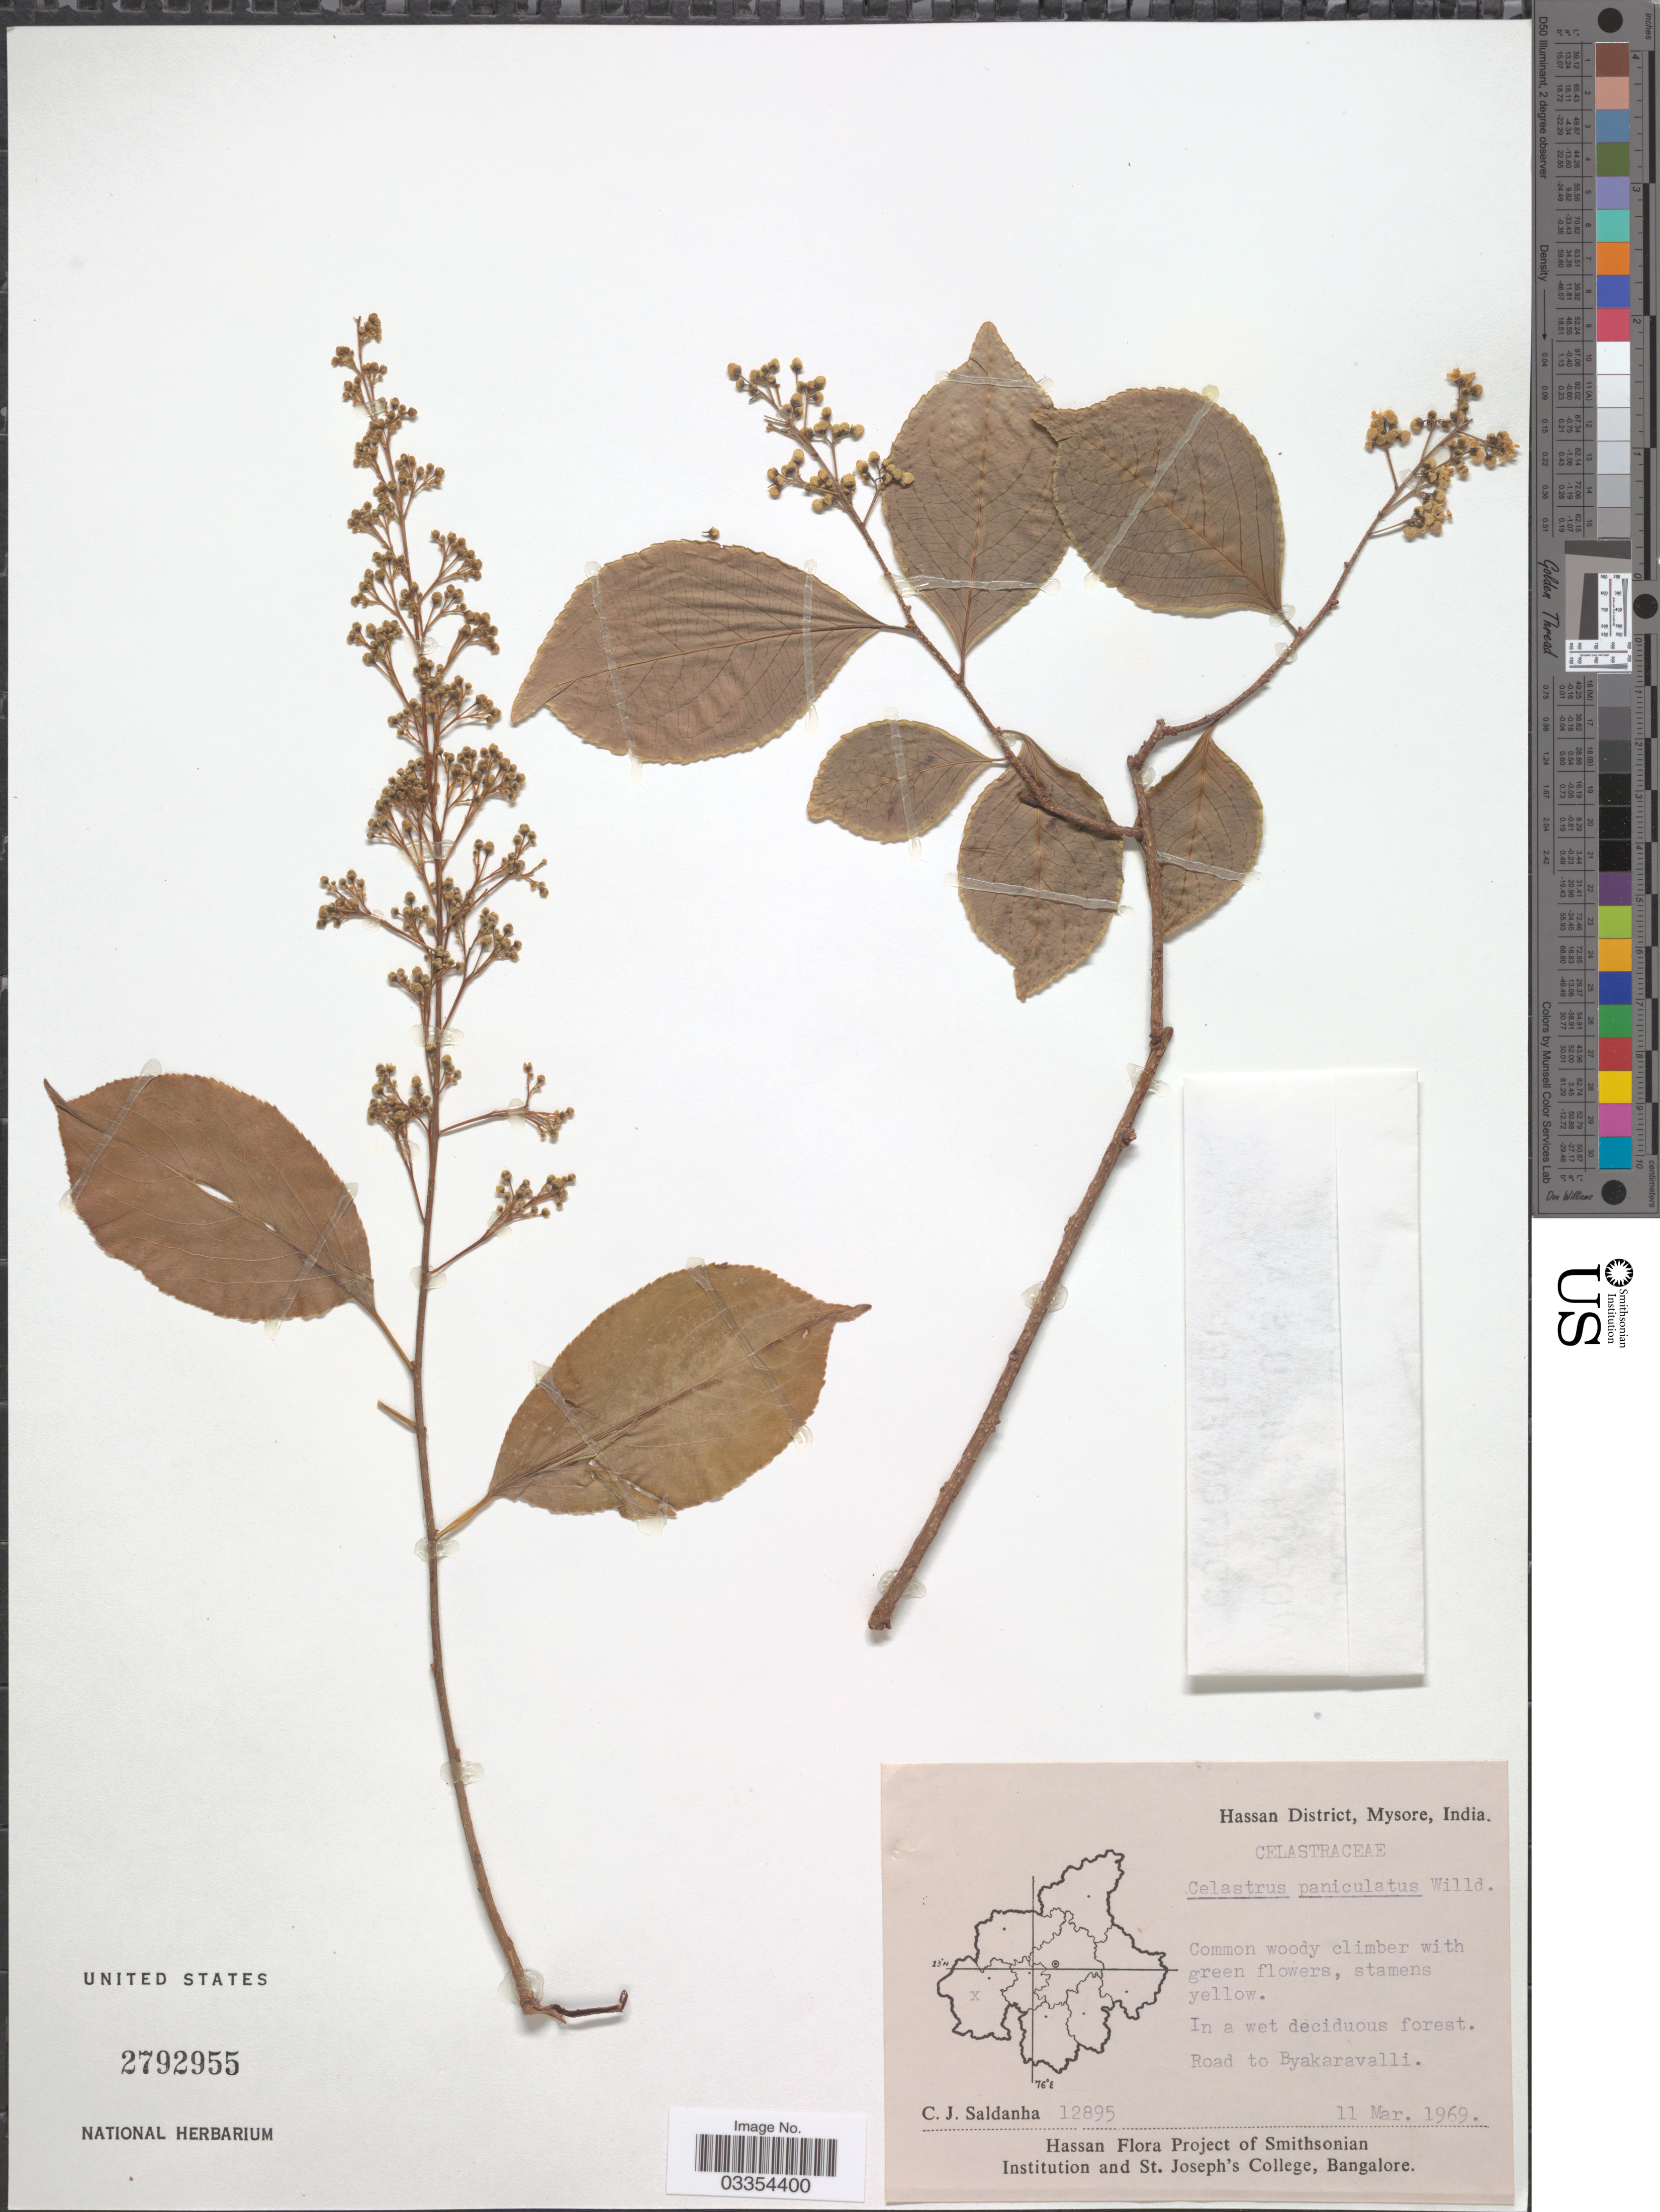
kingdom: Plantae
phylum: Tracheophyta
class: Magnoliopsida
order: Celastrales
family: Celastraceae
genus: Celastrus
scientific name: Celastrus paniculatus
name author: Willd.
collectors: C. J. Saldanha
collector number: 12895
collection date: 1969-03-11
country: India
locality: Hassan District, Mysore. Road to Byakaravalli.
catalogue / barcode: US 2792955